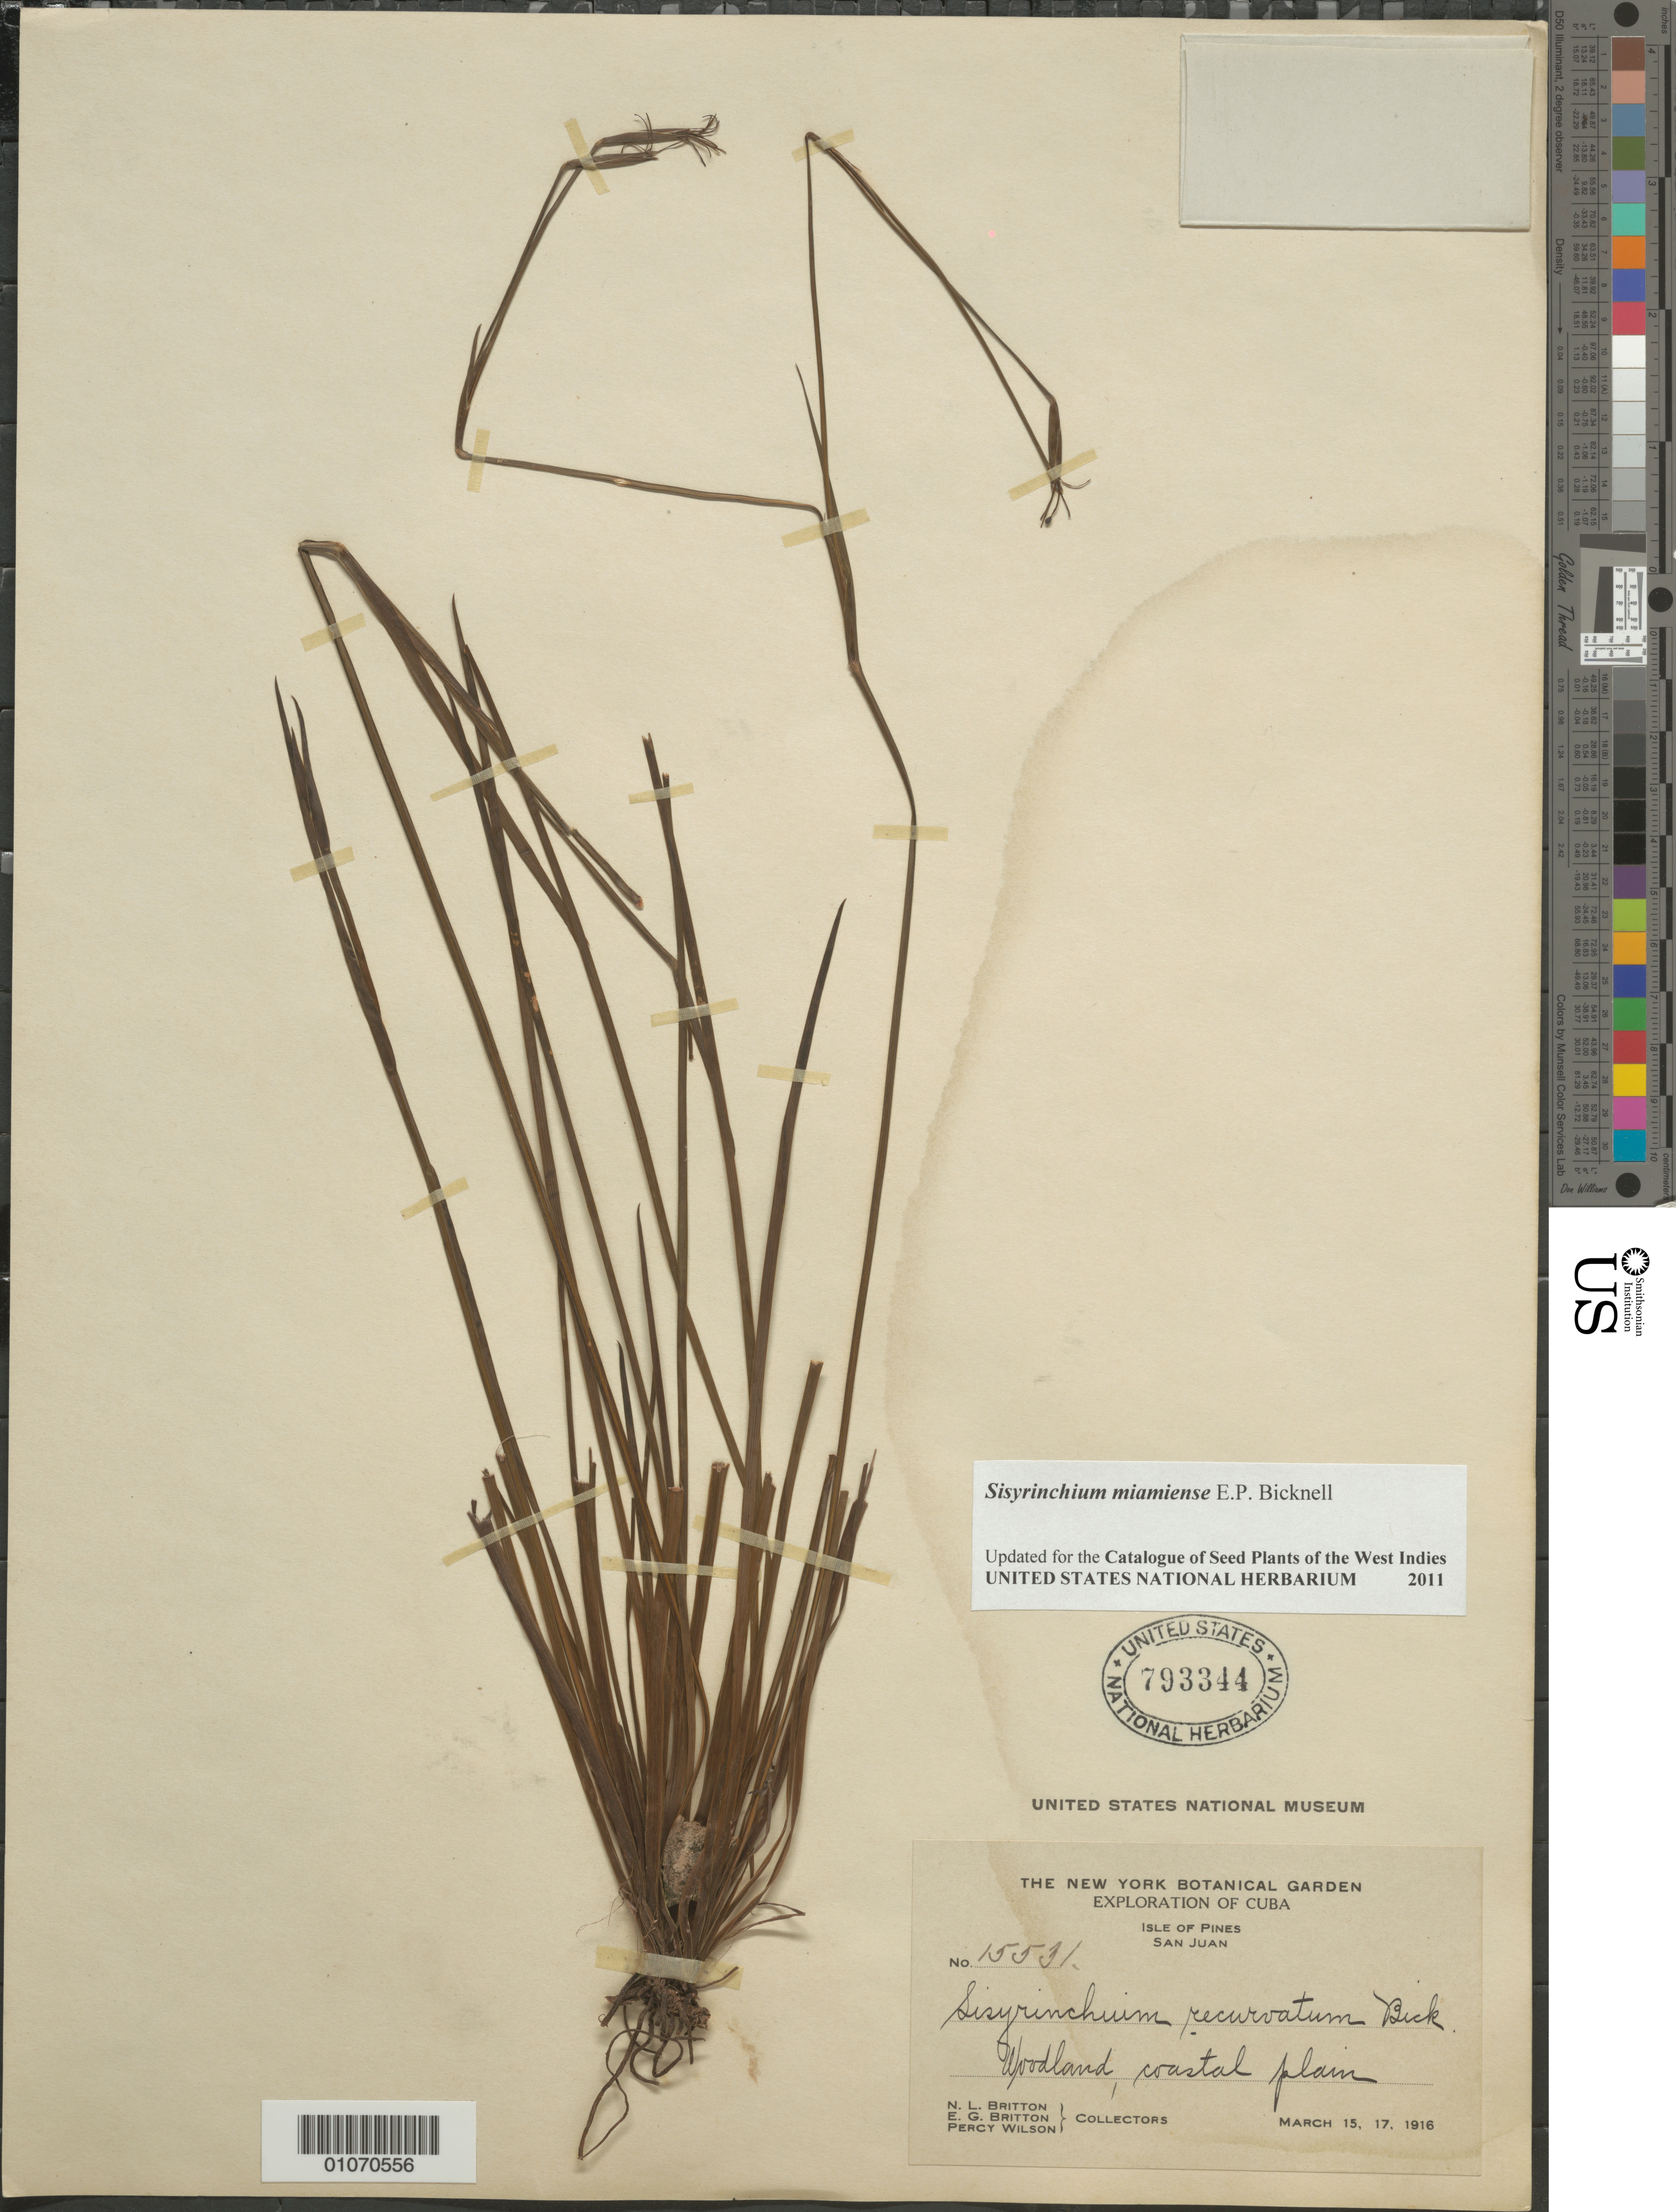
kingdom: Plantae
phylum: Tracheophyta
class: Liliopsida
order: Asparagales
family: Iridaceae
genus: Sisyrinchium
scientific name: Sisyrinchium miamiense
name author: E.P. Bicknell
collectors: N. Britton, E. G. Britton & P. Wilson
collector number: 15531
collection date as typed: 15 Mar 1916 and 17 Mar 1916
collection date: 1916-03-15,1916-03-17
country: Cuba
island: Isla de la Juventud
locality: San Juan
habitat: Woodland, coastal plain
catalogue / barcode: US 793344